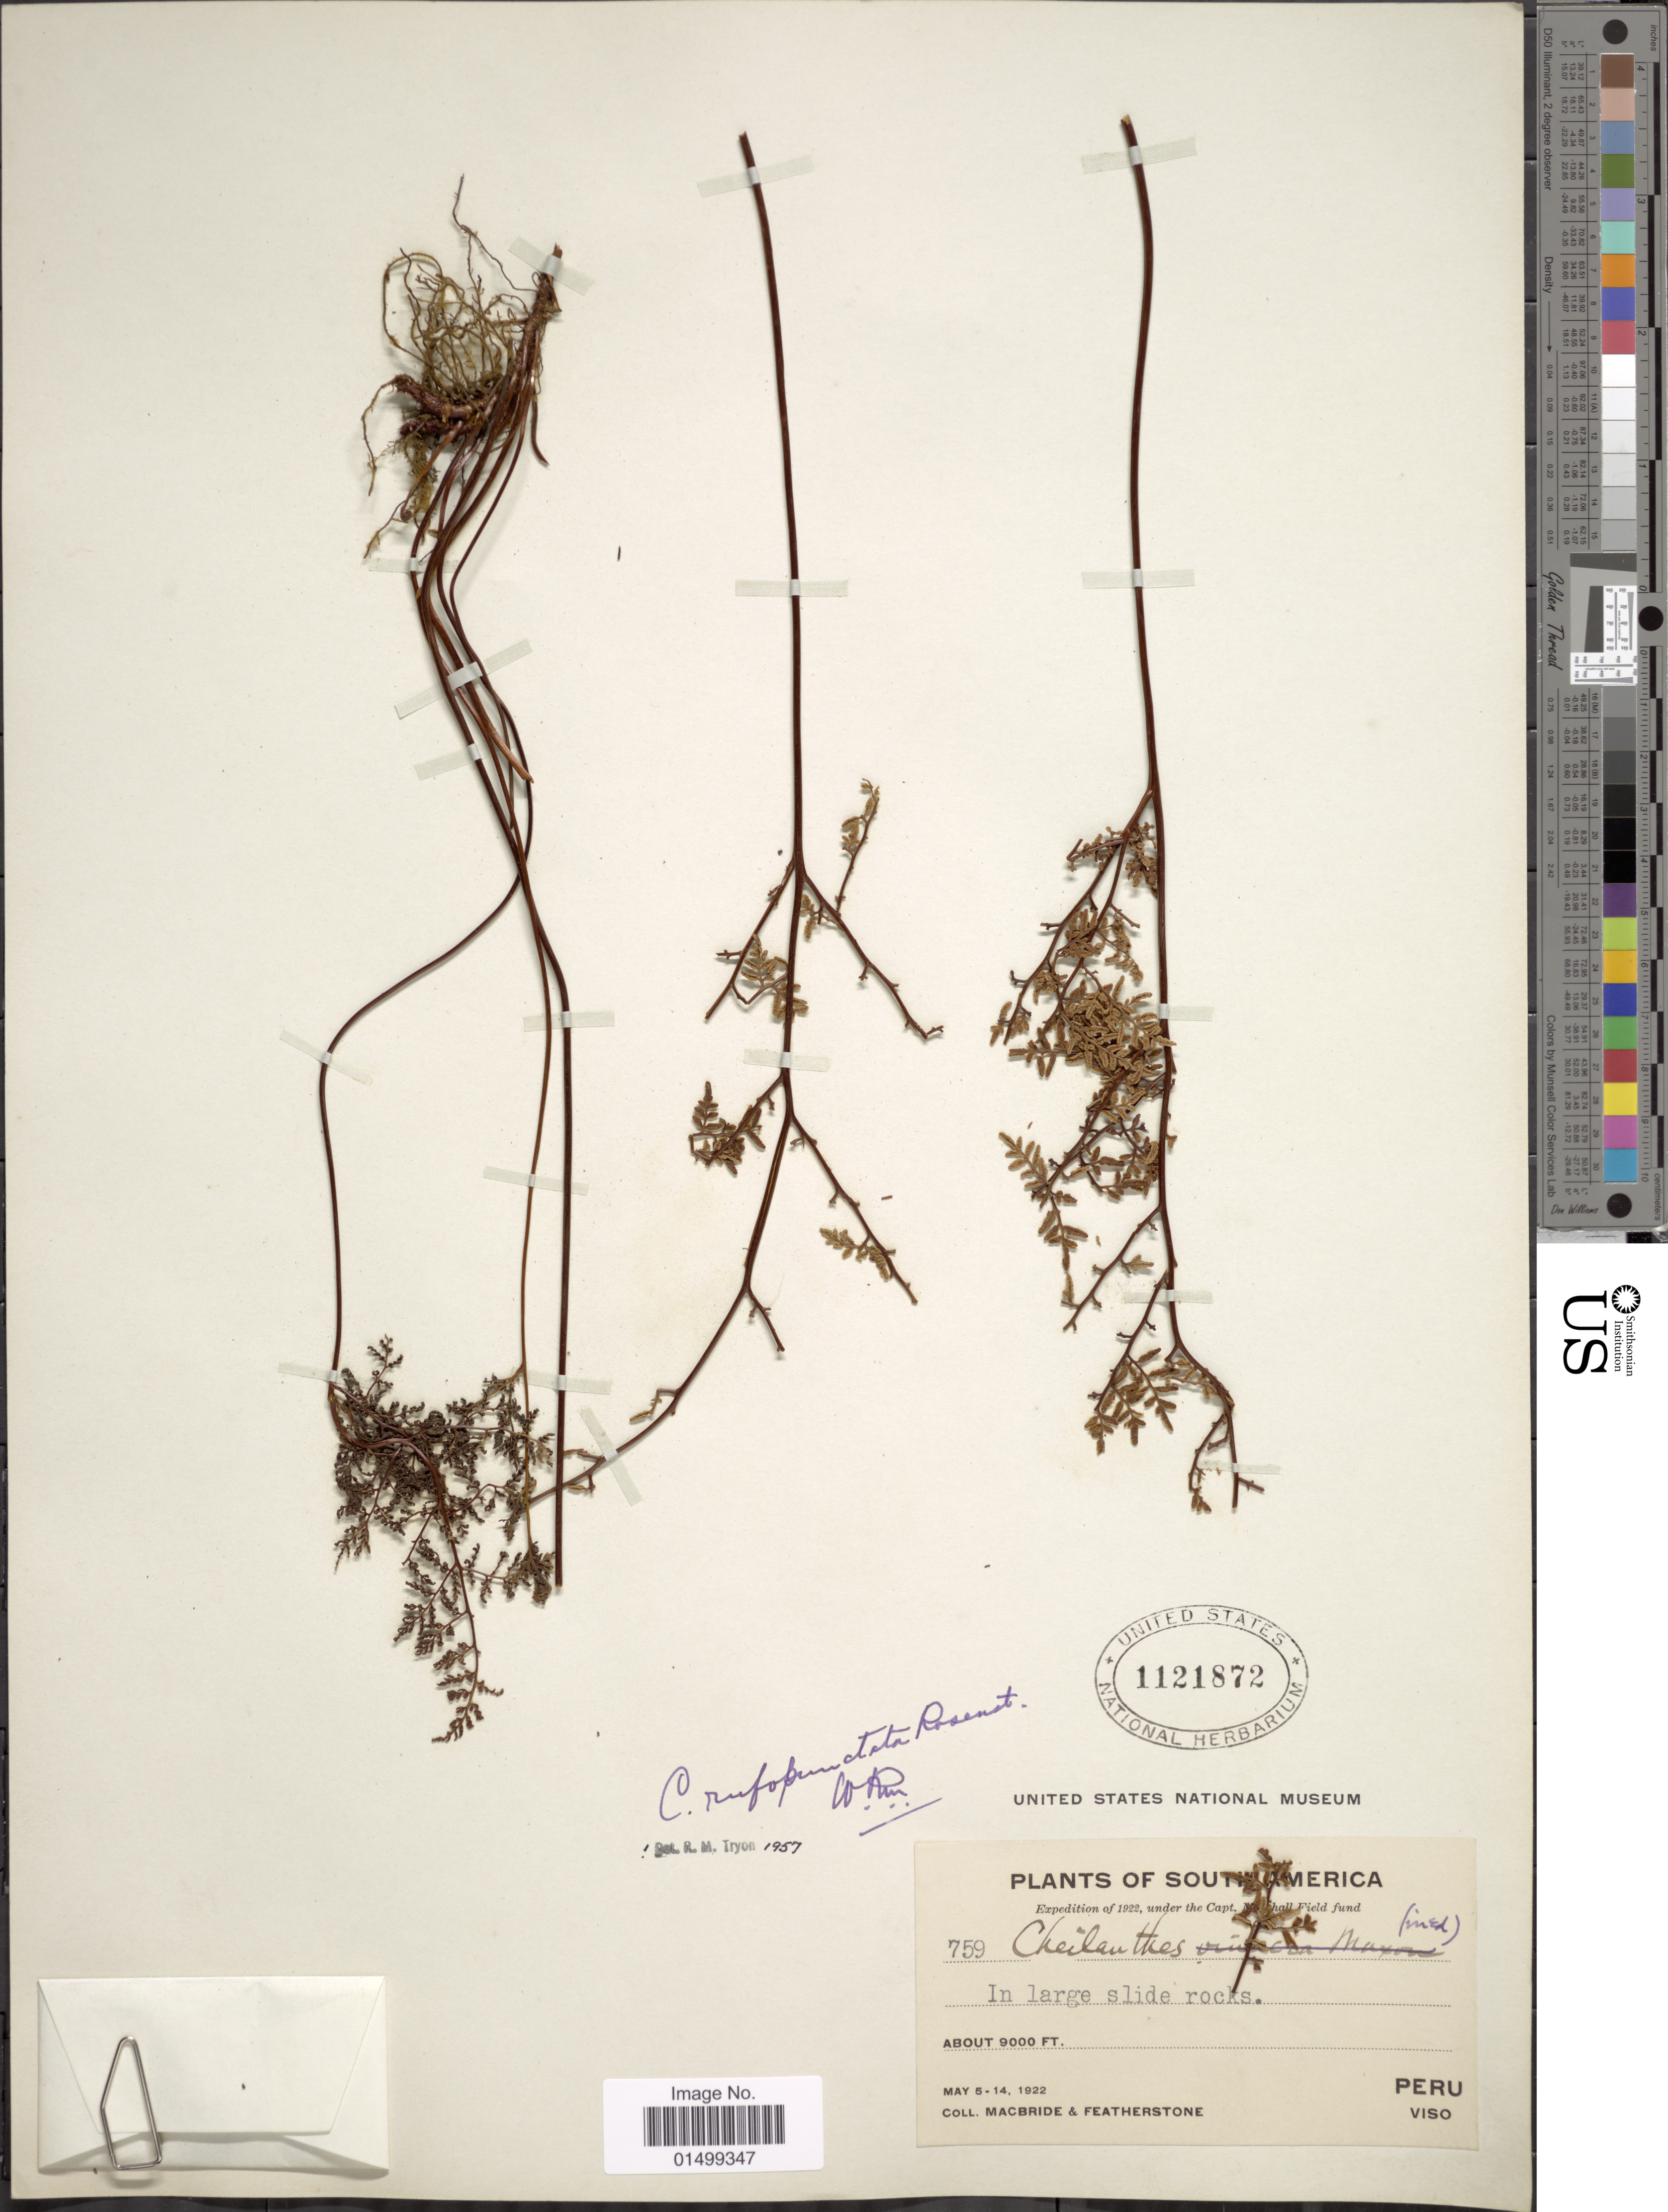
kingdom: Plantae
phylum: Tracheophyta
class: Polypodiopsida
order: Polypodiales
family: Pteridaceae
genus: Cheilanthes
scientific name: Cheilanthes rufopunctata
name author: Rosenst.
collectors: Macbride, -- & -. Featherstone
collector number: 759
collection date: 1922-05-05/1922-05-14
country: Peru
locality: Viso, in large slide rocks.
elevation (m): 2743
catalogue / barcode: US 1121872